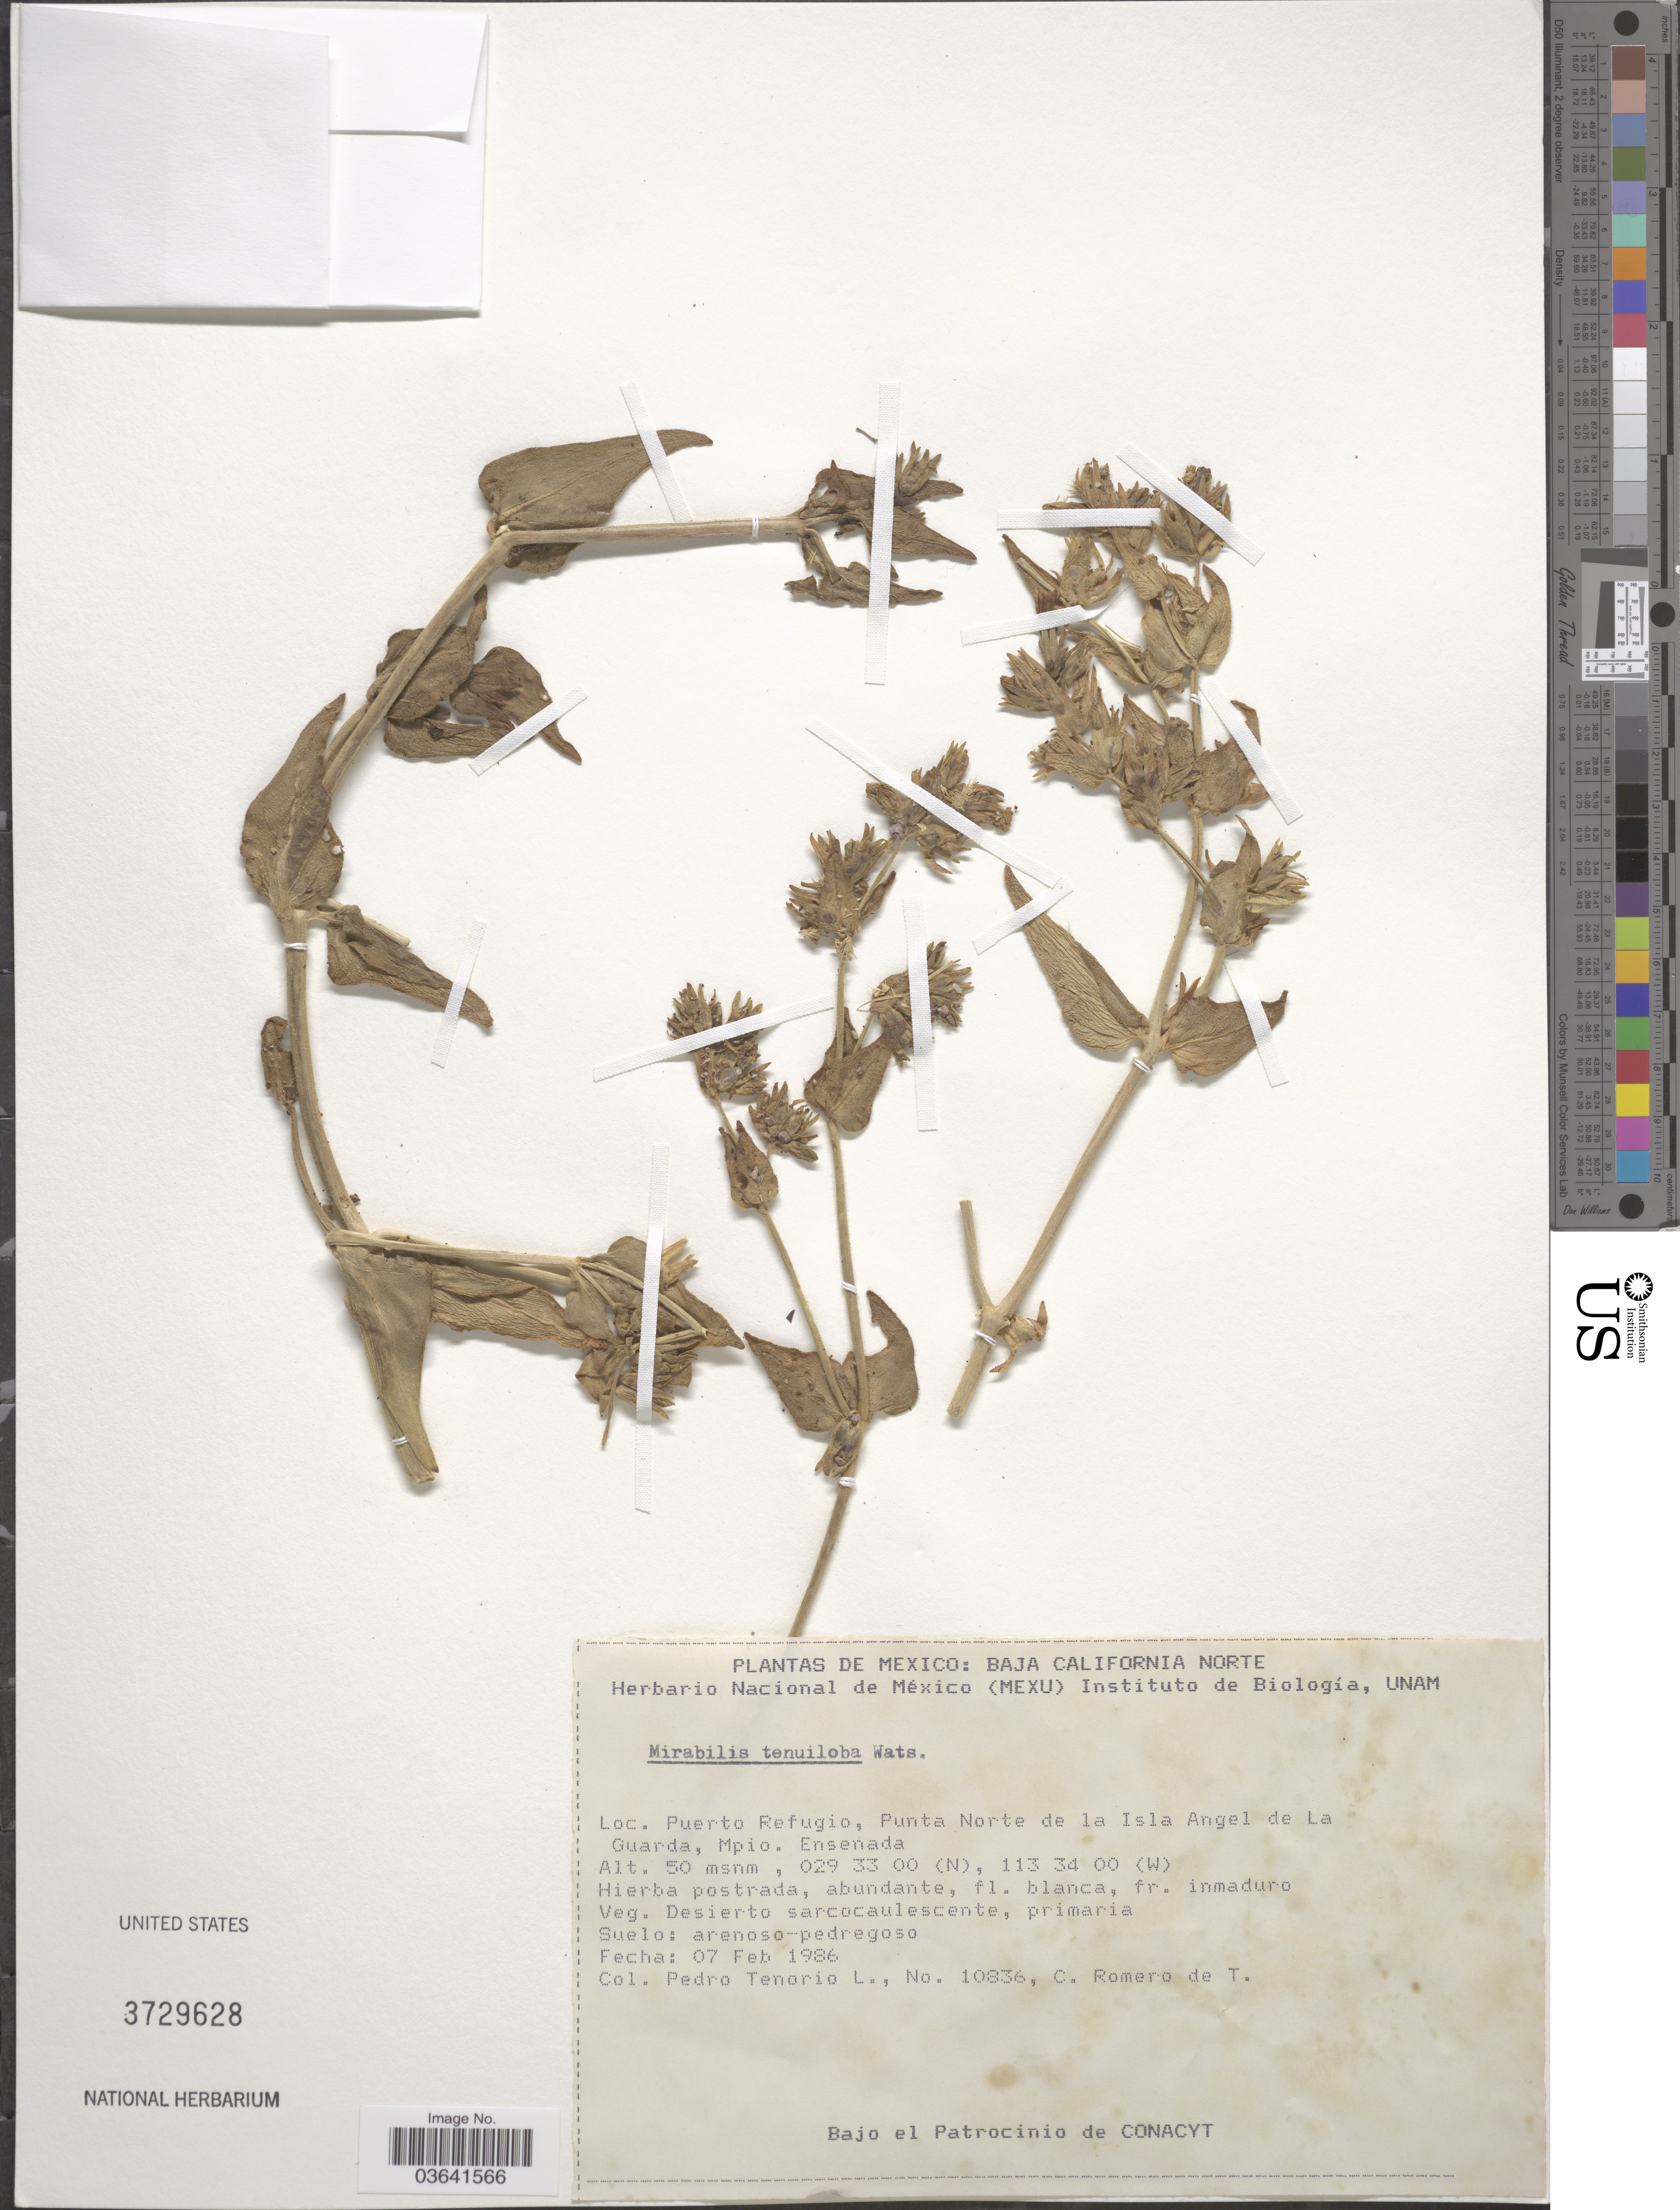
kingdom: Plantae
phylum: Tracheophyta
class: Magnoliopsida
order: Caryophyllales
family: Nyctaginaceae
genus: Mirabilis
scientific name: Mirabilis tenuiloba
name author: S. Watson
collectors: P. Tenorio L. & C. Romero de T.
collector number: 10836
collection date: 1986-02-07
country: Mexico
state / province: Baja California Norte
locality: Puerto Refugio, Punta Norte de la Isla Angel de La Guarda, Mpio. Ensenada.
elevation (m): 50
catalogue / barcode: US 3729628